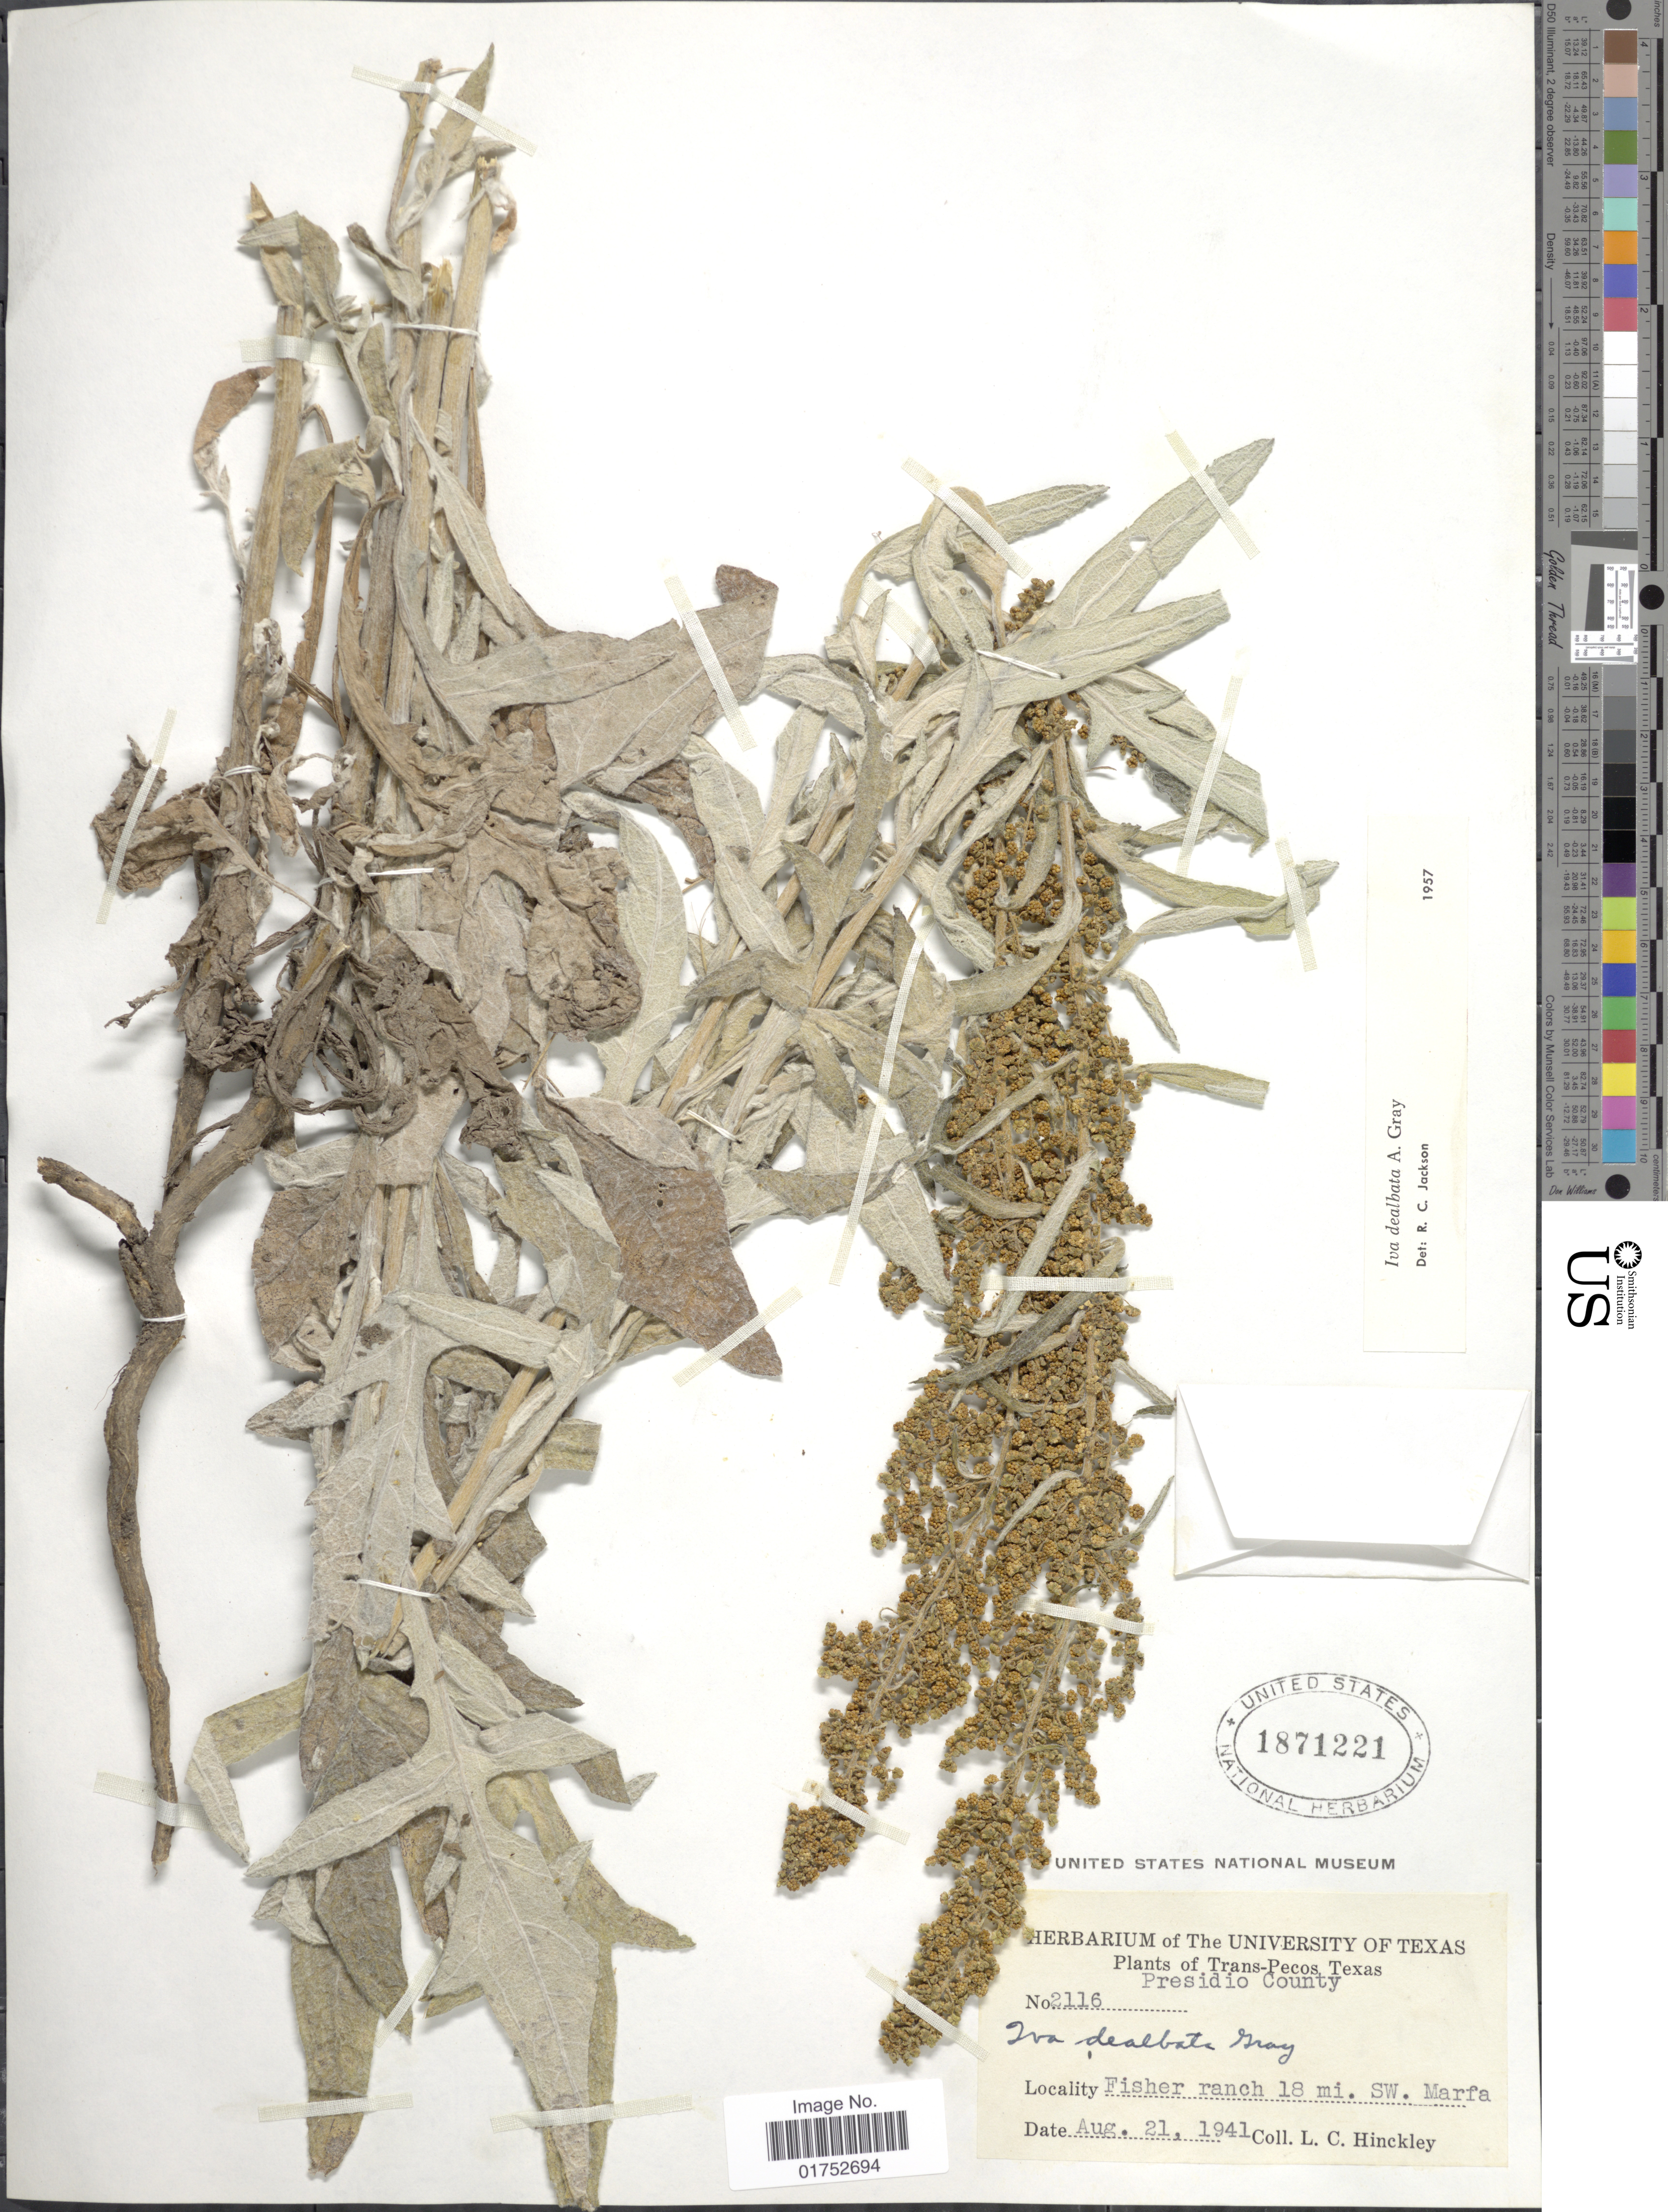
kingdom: Plantae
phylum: Tracheophyta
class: Magnoliopsida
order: Asterales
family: Asteraceae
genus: Iva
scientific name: Iva dealbata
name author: A. Gray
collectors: L. Hinckley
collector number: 2116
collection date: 1941-08-21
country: United States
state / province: Texas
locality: Trans-Pecos, Presidio County, Fisher ranch 18 mi SW Marfa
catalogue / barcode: US 1871221